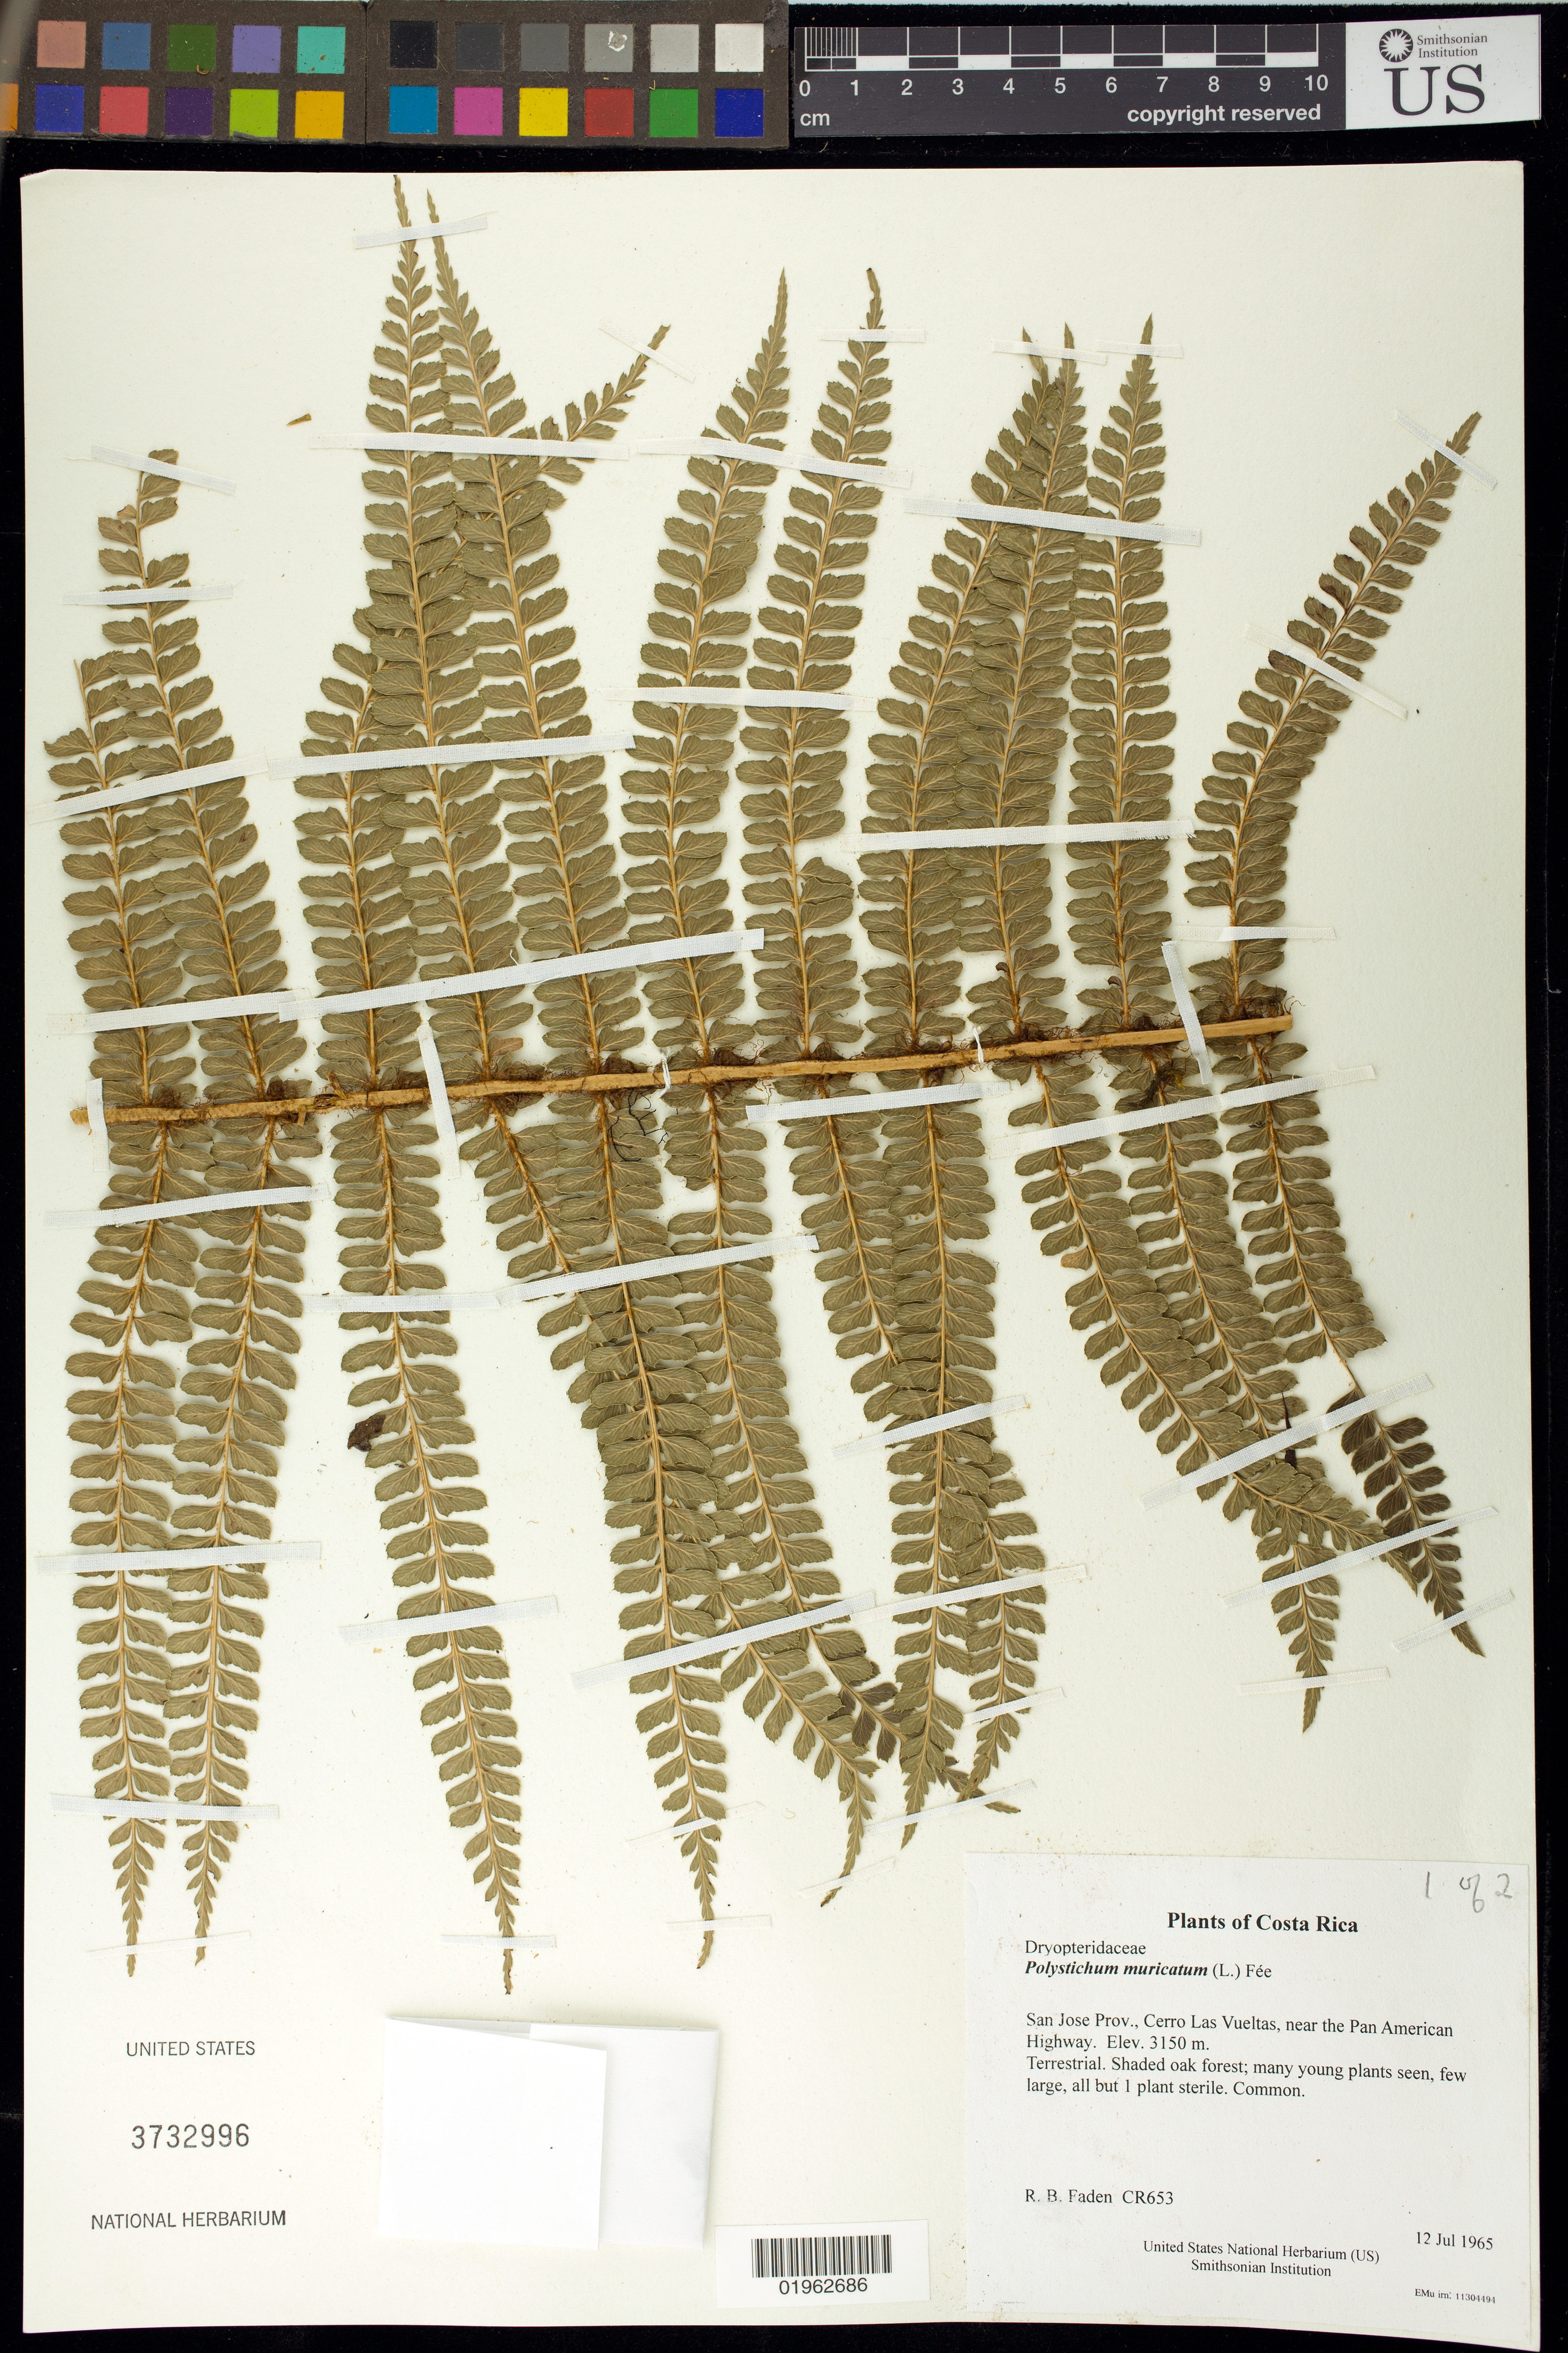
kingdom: Plantae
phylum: Tracheophyta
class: Polypodiopsida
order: Polypodiales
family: Dryopteridaceae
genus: Polystichum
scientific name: Polystichum muricatum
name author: (L.) Fée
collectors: R. B. Faden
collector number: CR653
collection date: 1965-07-12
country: Costa Rica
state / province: San Jose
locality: Cerro Las Vueltas, near the Pan American Highway.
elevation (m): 3150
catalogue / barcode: US 3732996